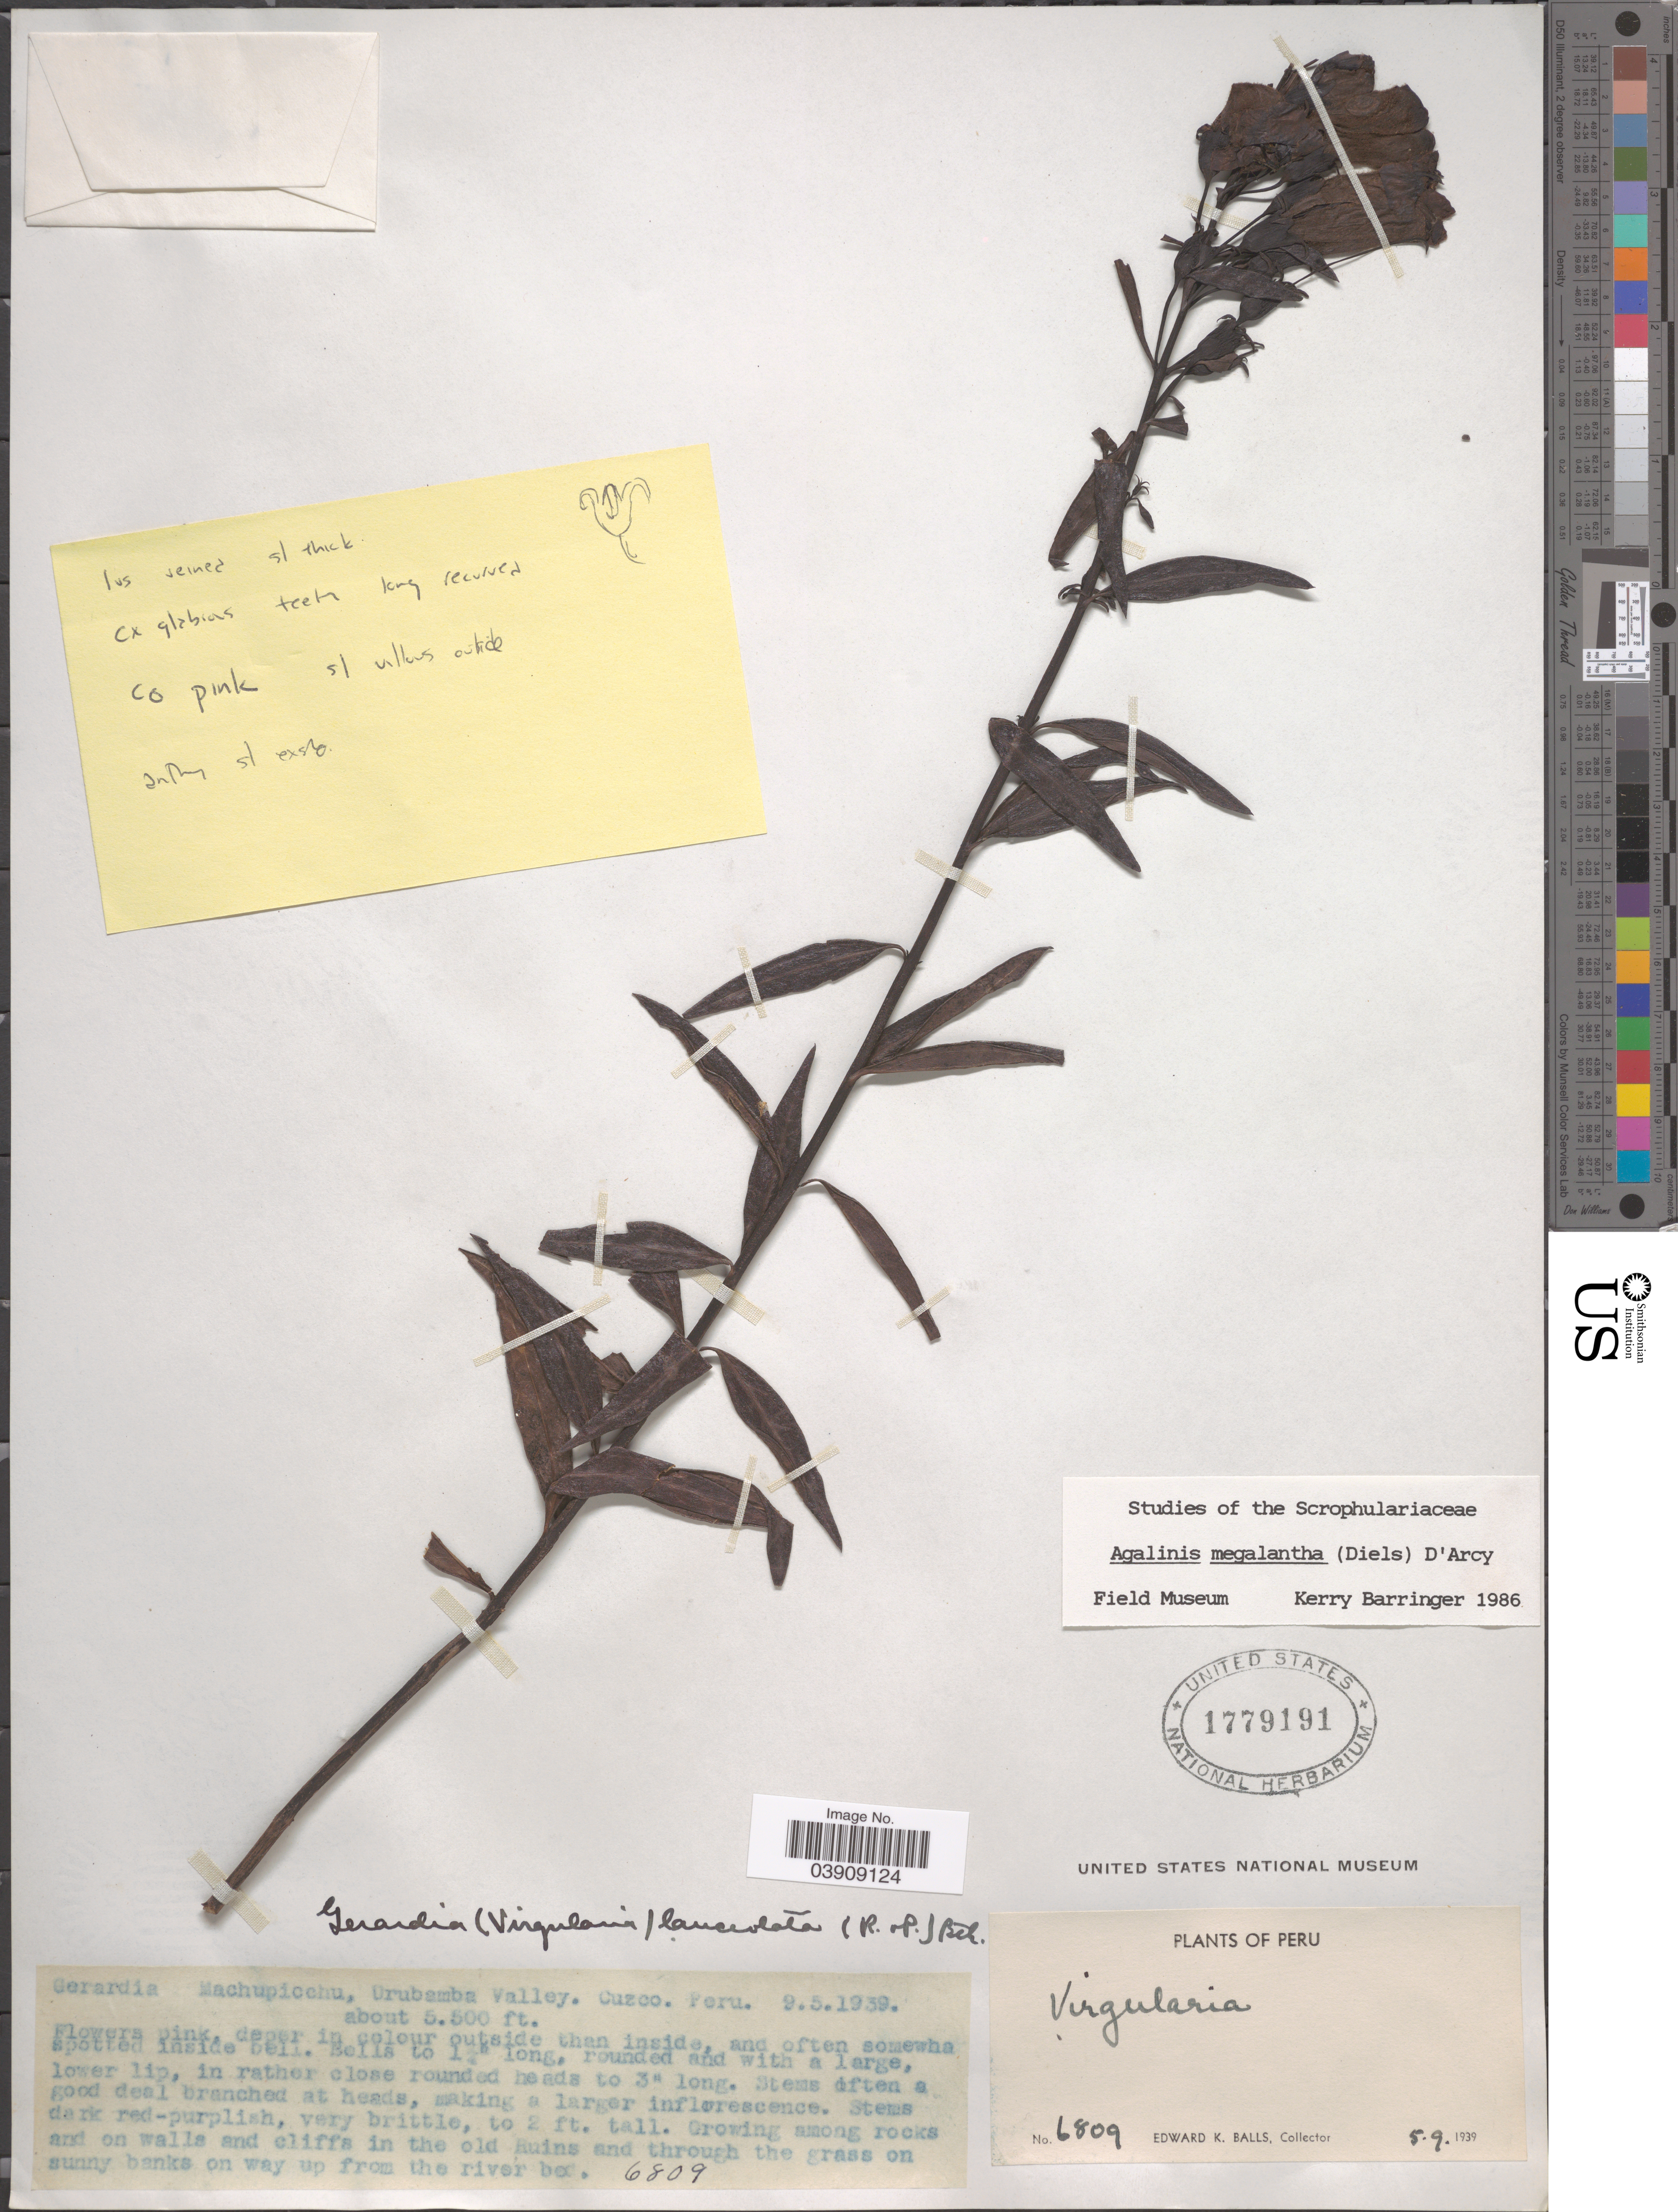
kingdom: Plantae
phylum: Tracheophyta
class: Magnoliopsida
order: Lamiales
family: Orobanchaceae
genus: Agalinis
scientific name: Agalinis megalantha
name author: (Diels) D'Arcy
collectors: E. K. Balls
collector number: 6809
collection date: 1939-05-09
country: Peru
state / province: Cusco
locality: Machupicchu, Drubamba Valley, Cuzco.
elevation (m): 1676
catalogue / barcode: US 1779191